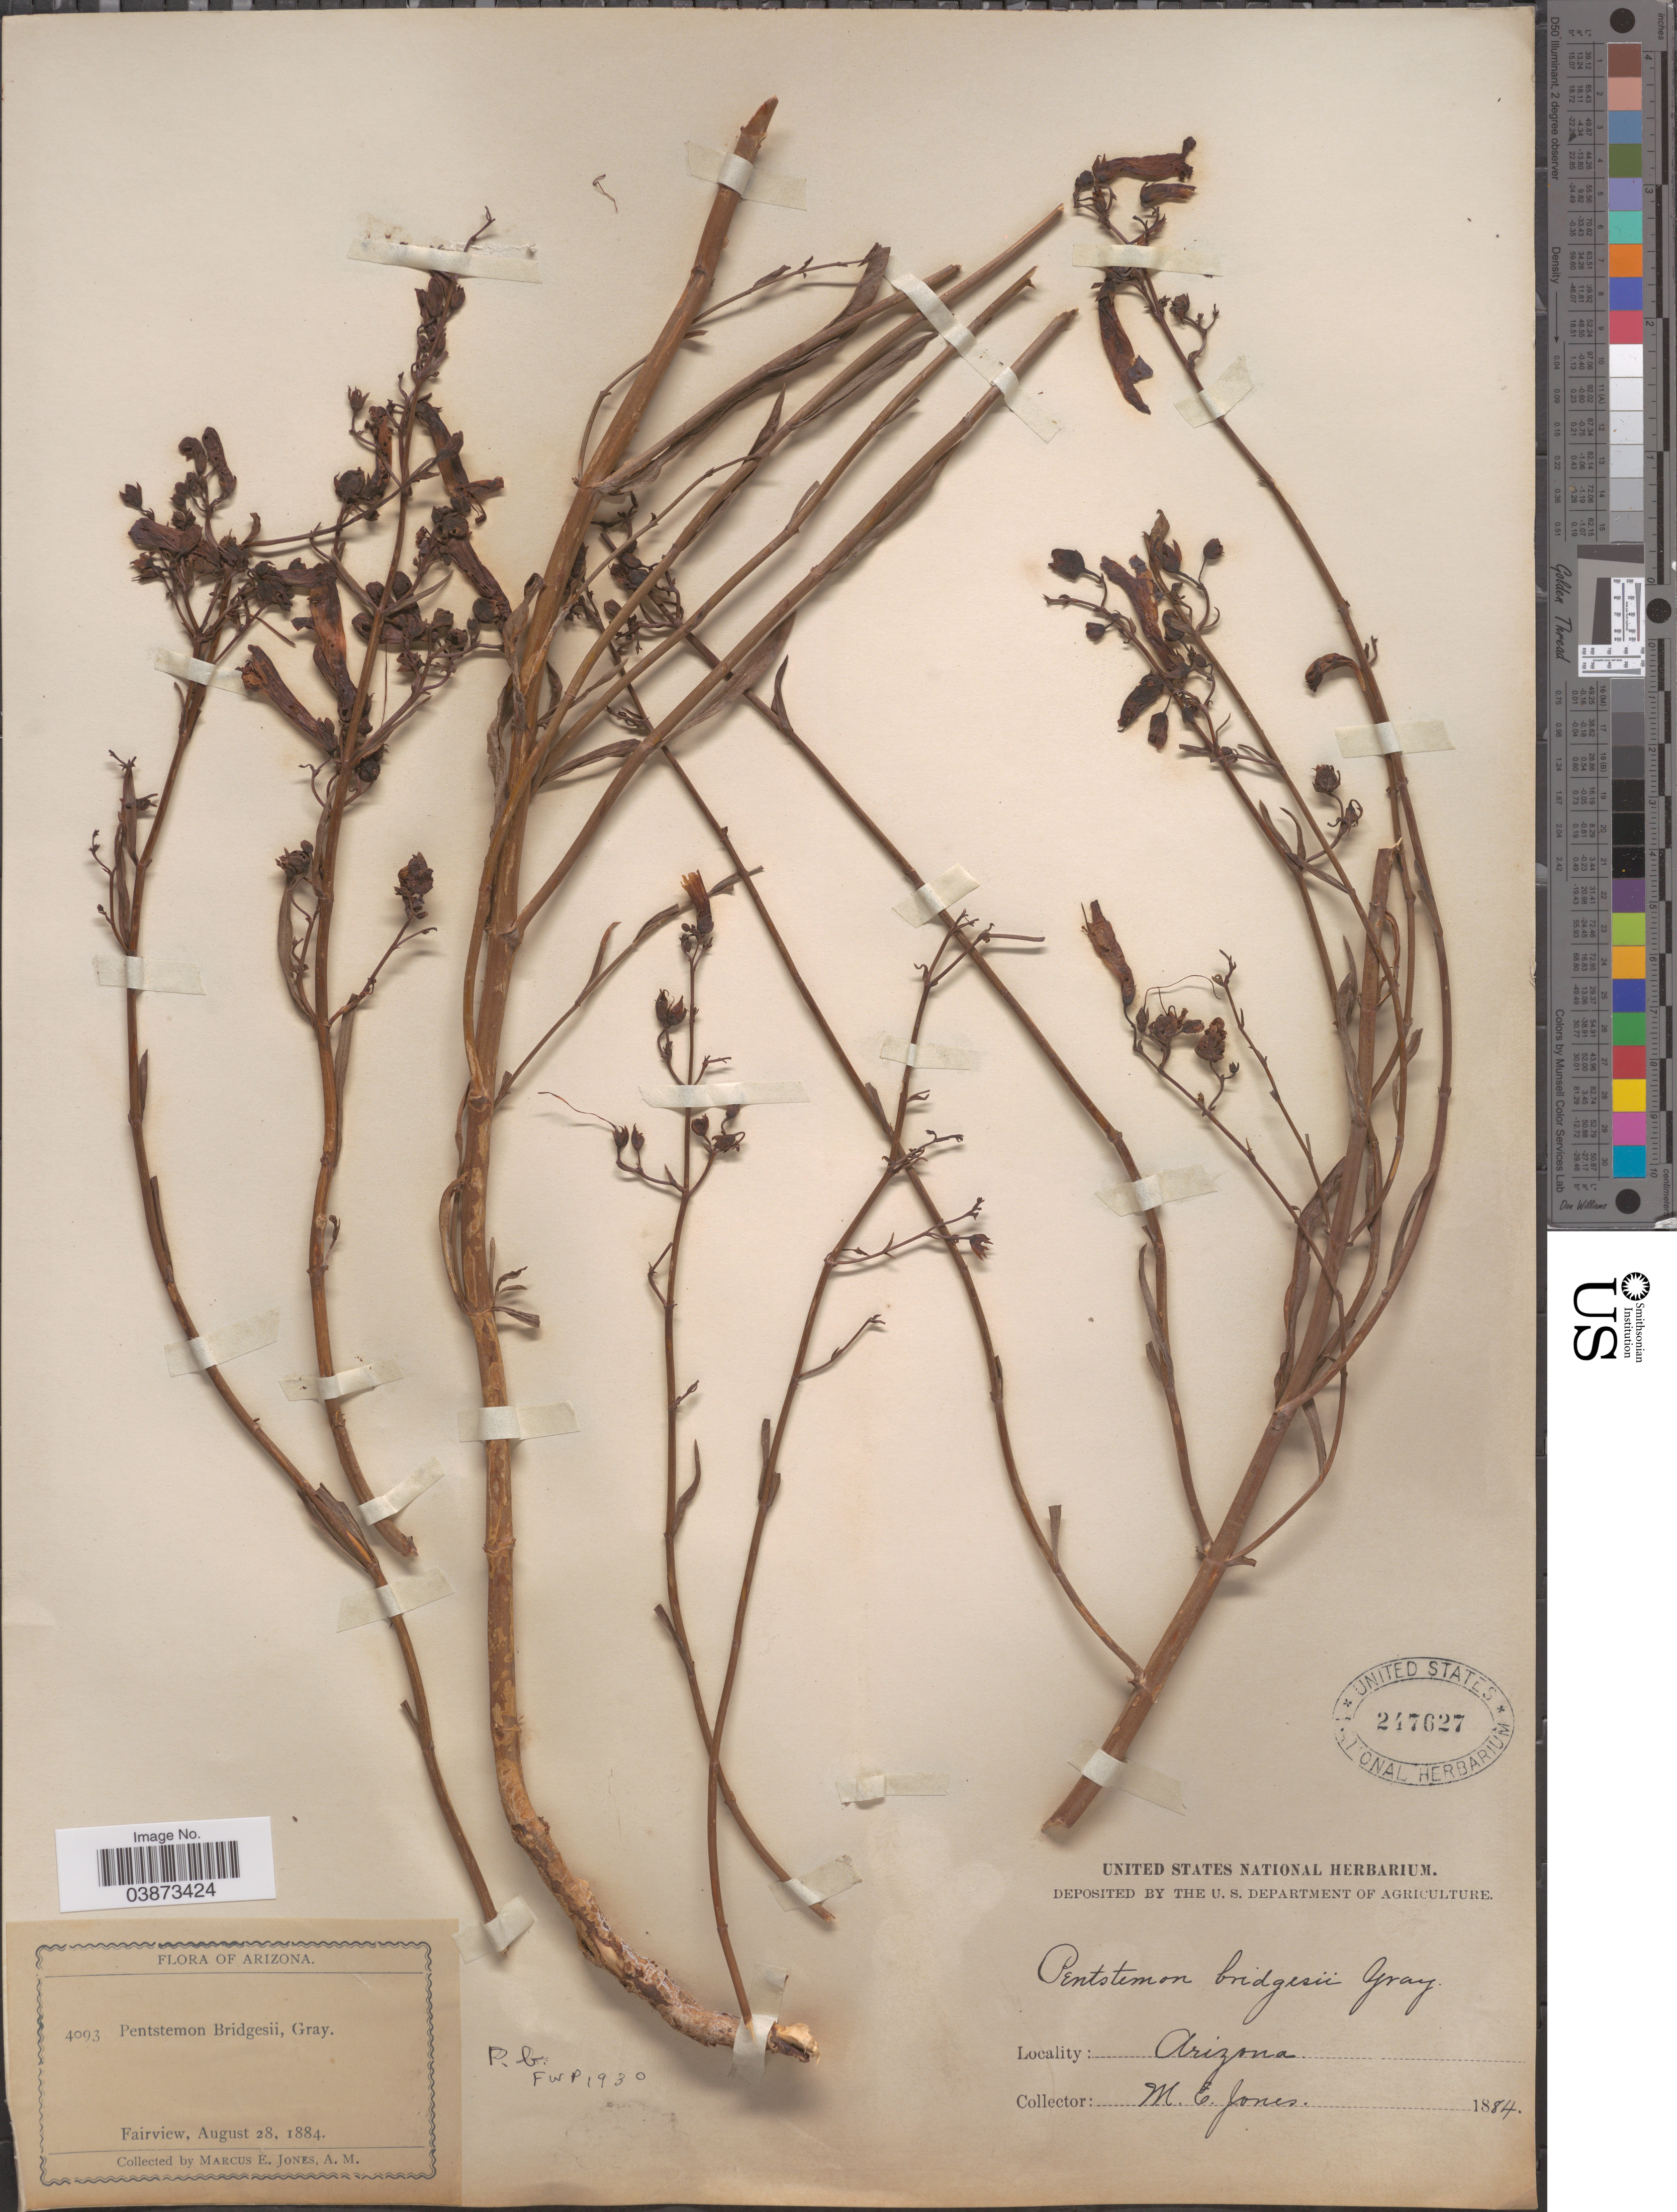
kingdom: Plantae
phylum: Tracheophyta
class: Magnoliopsida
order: Lamiales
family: Plantaginaceae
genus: Penstemon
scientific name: Penstemon bridgesii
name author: A. Gray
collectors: M. E. Jones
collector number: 4093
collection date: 1884-08-28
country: United States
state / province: Arizona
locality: Fairview.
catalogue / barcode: US 247627